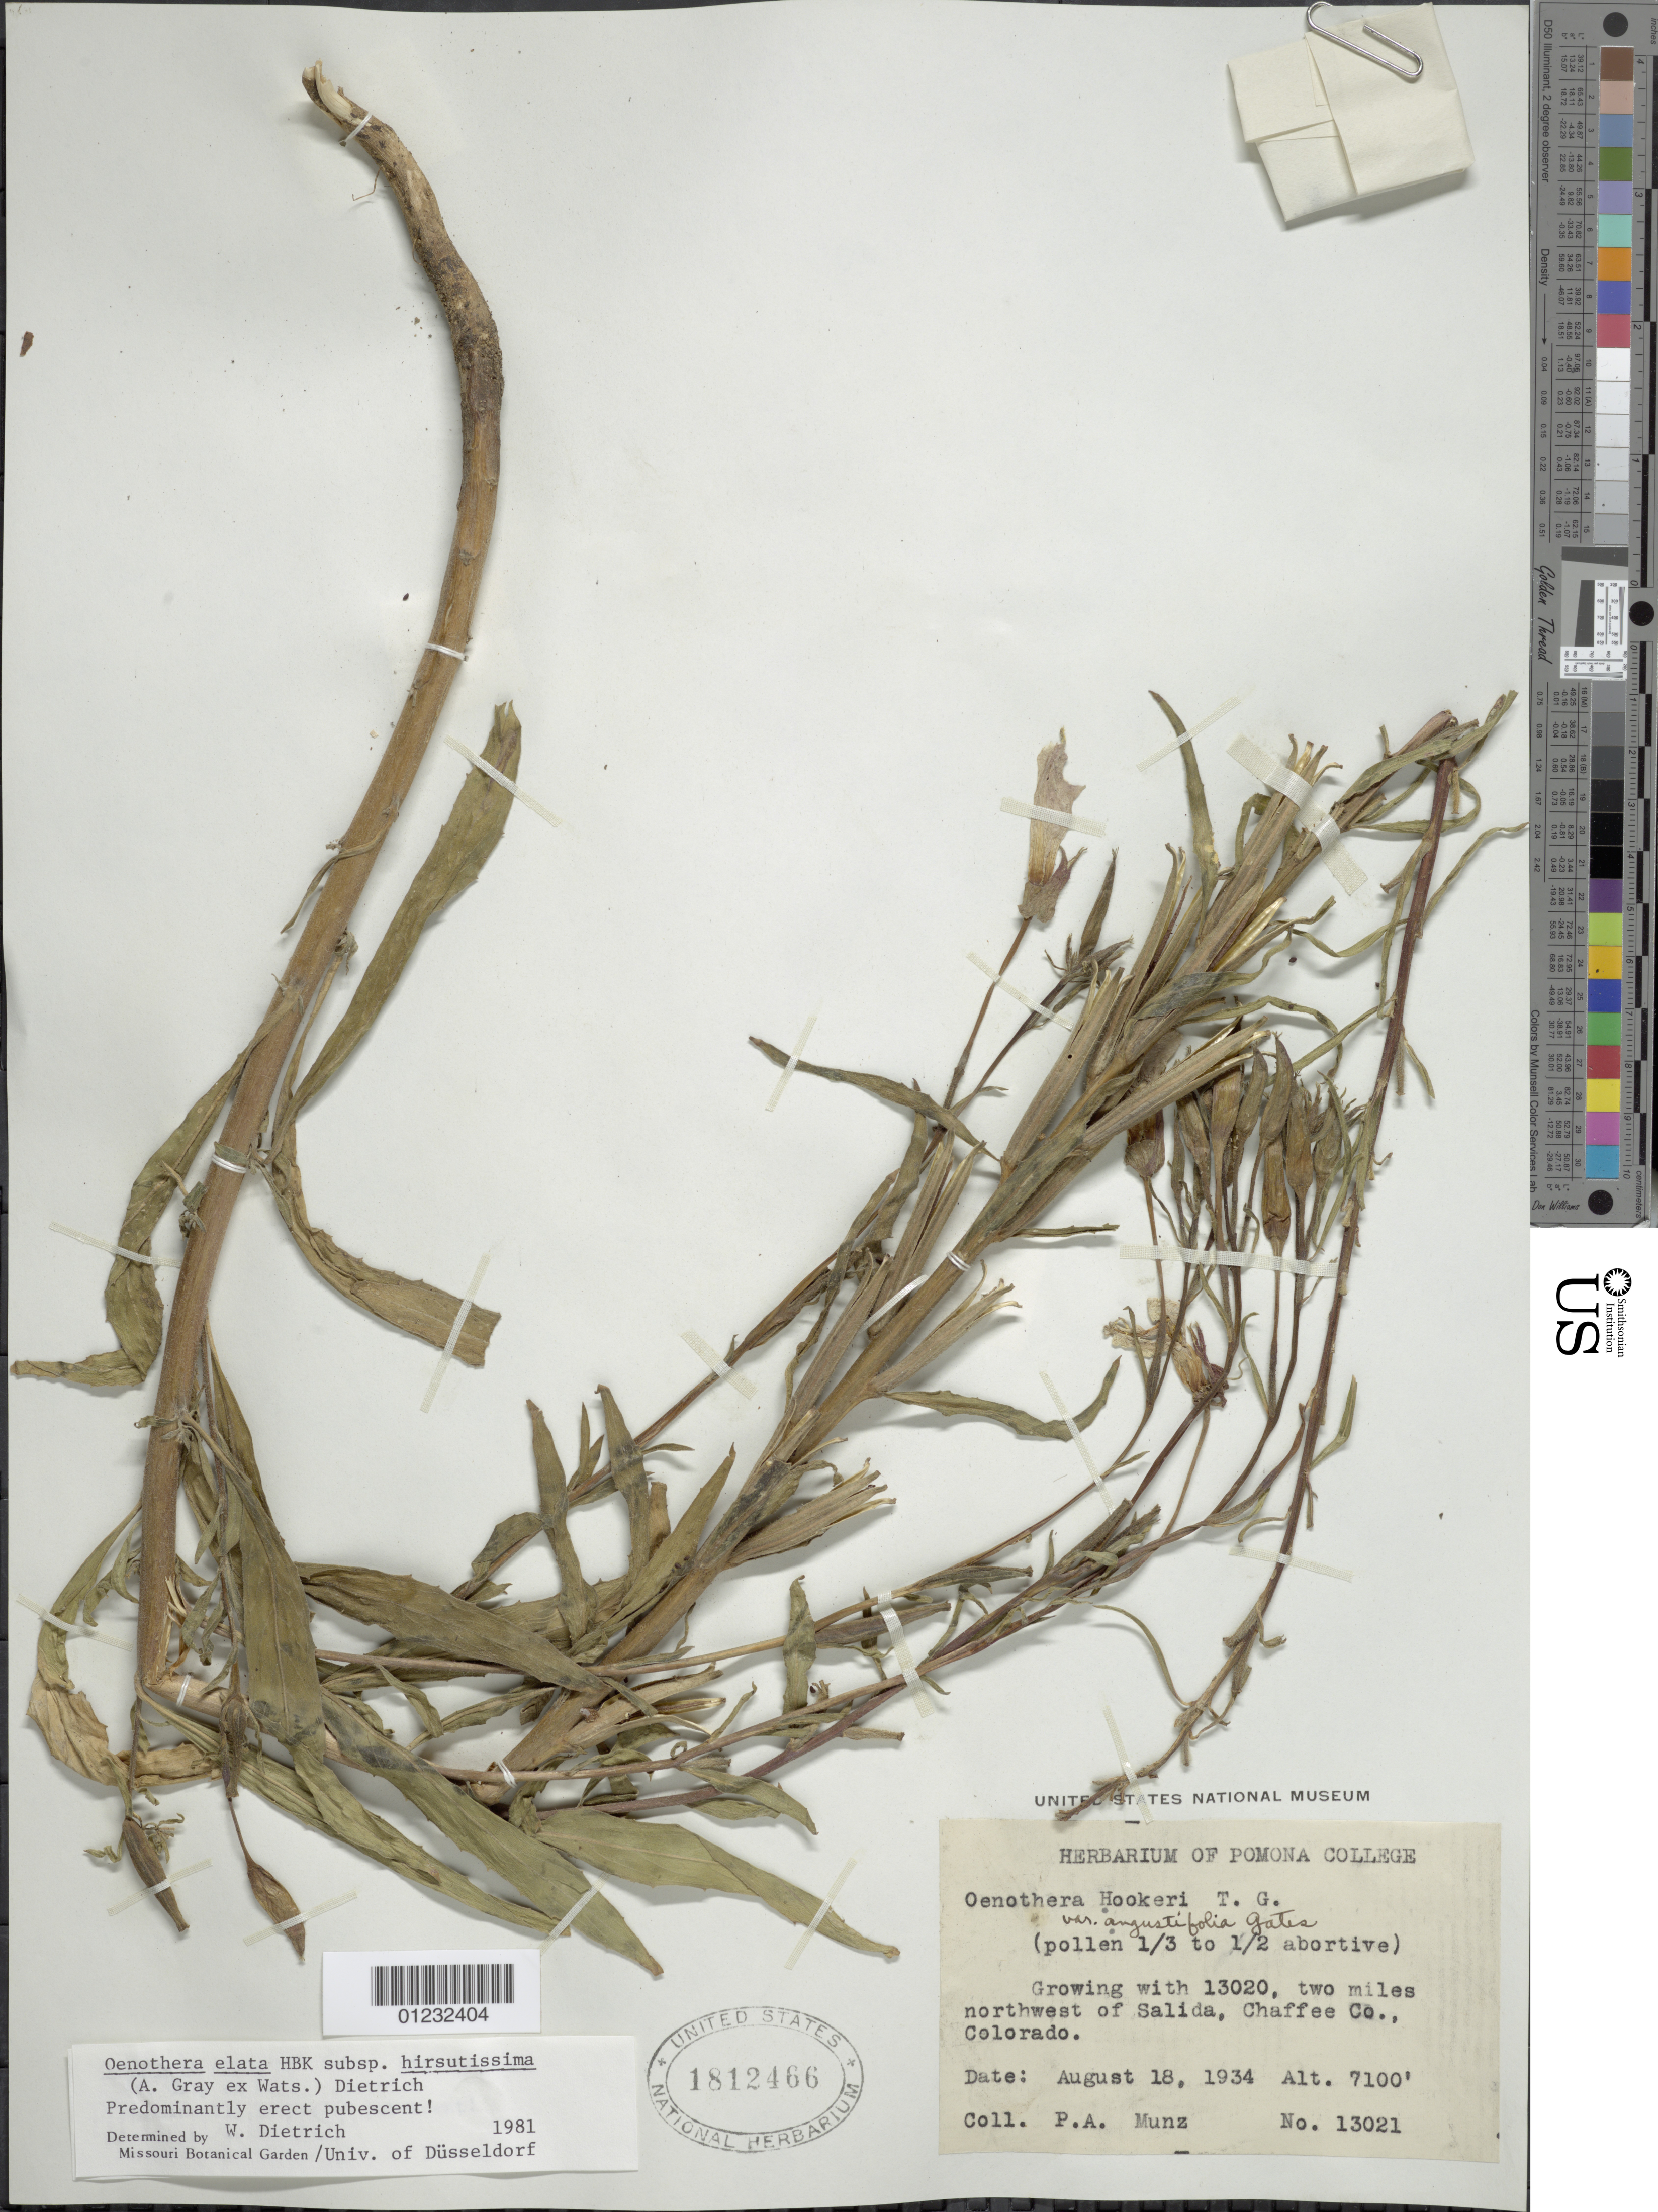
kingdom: Plantae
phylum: Tracheophyta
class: Magnoliopsida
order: Myrtales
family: Onagraceae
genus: Oenothera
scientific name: Oenothera elata subsp. hirsutissima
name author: (A. Gray ex S. Watson) W. Dietr.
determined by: Dietrich, W.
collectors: P. A. Munz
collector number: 13021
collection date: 1934-08-18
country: United States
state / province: Colorado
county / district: Chaffee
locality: Two miles northwest of Salida.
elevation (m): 2164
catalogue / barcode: US 1812466